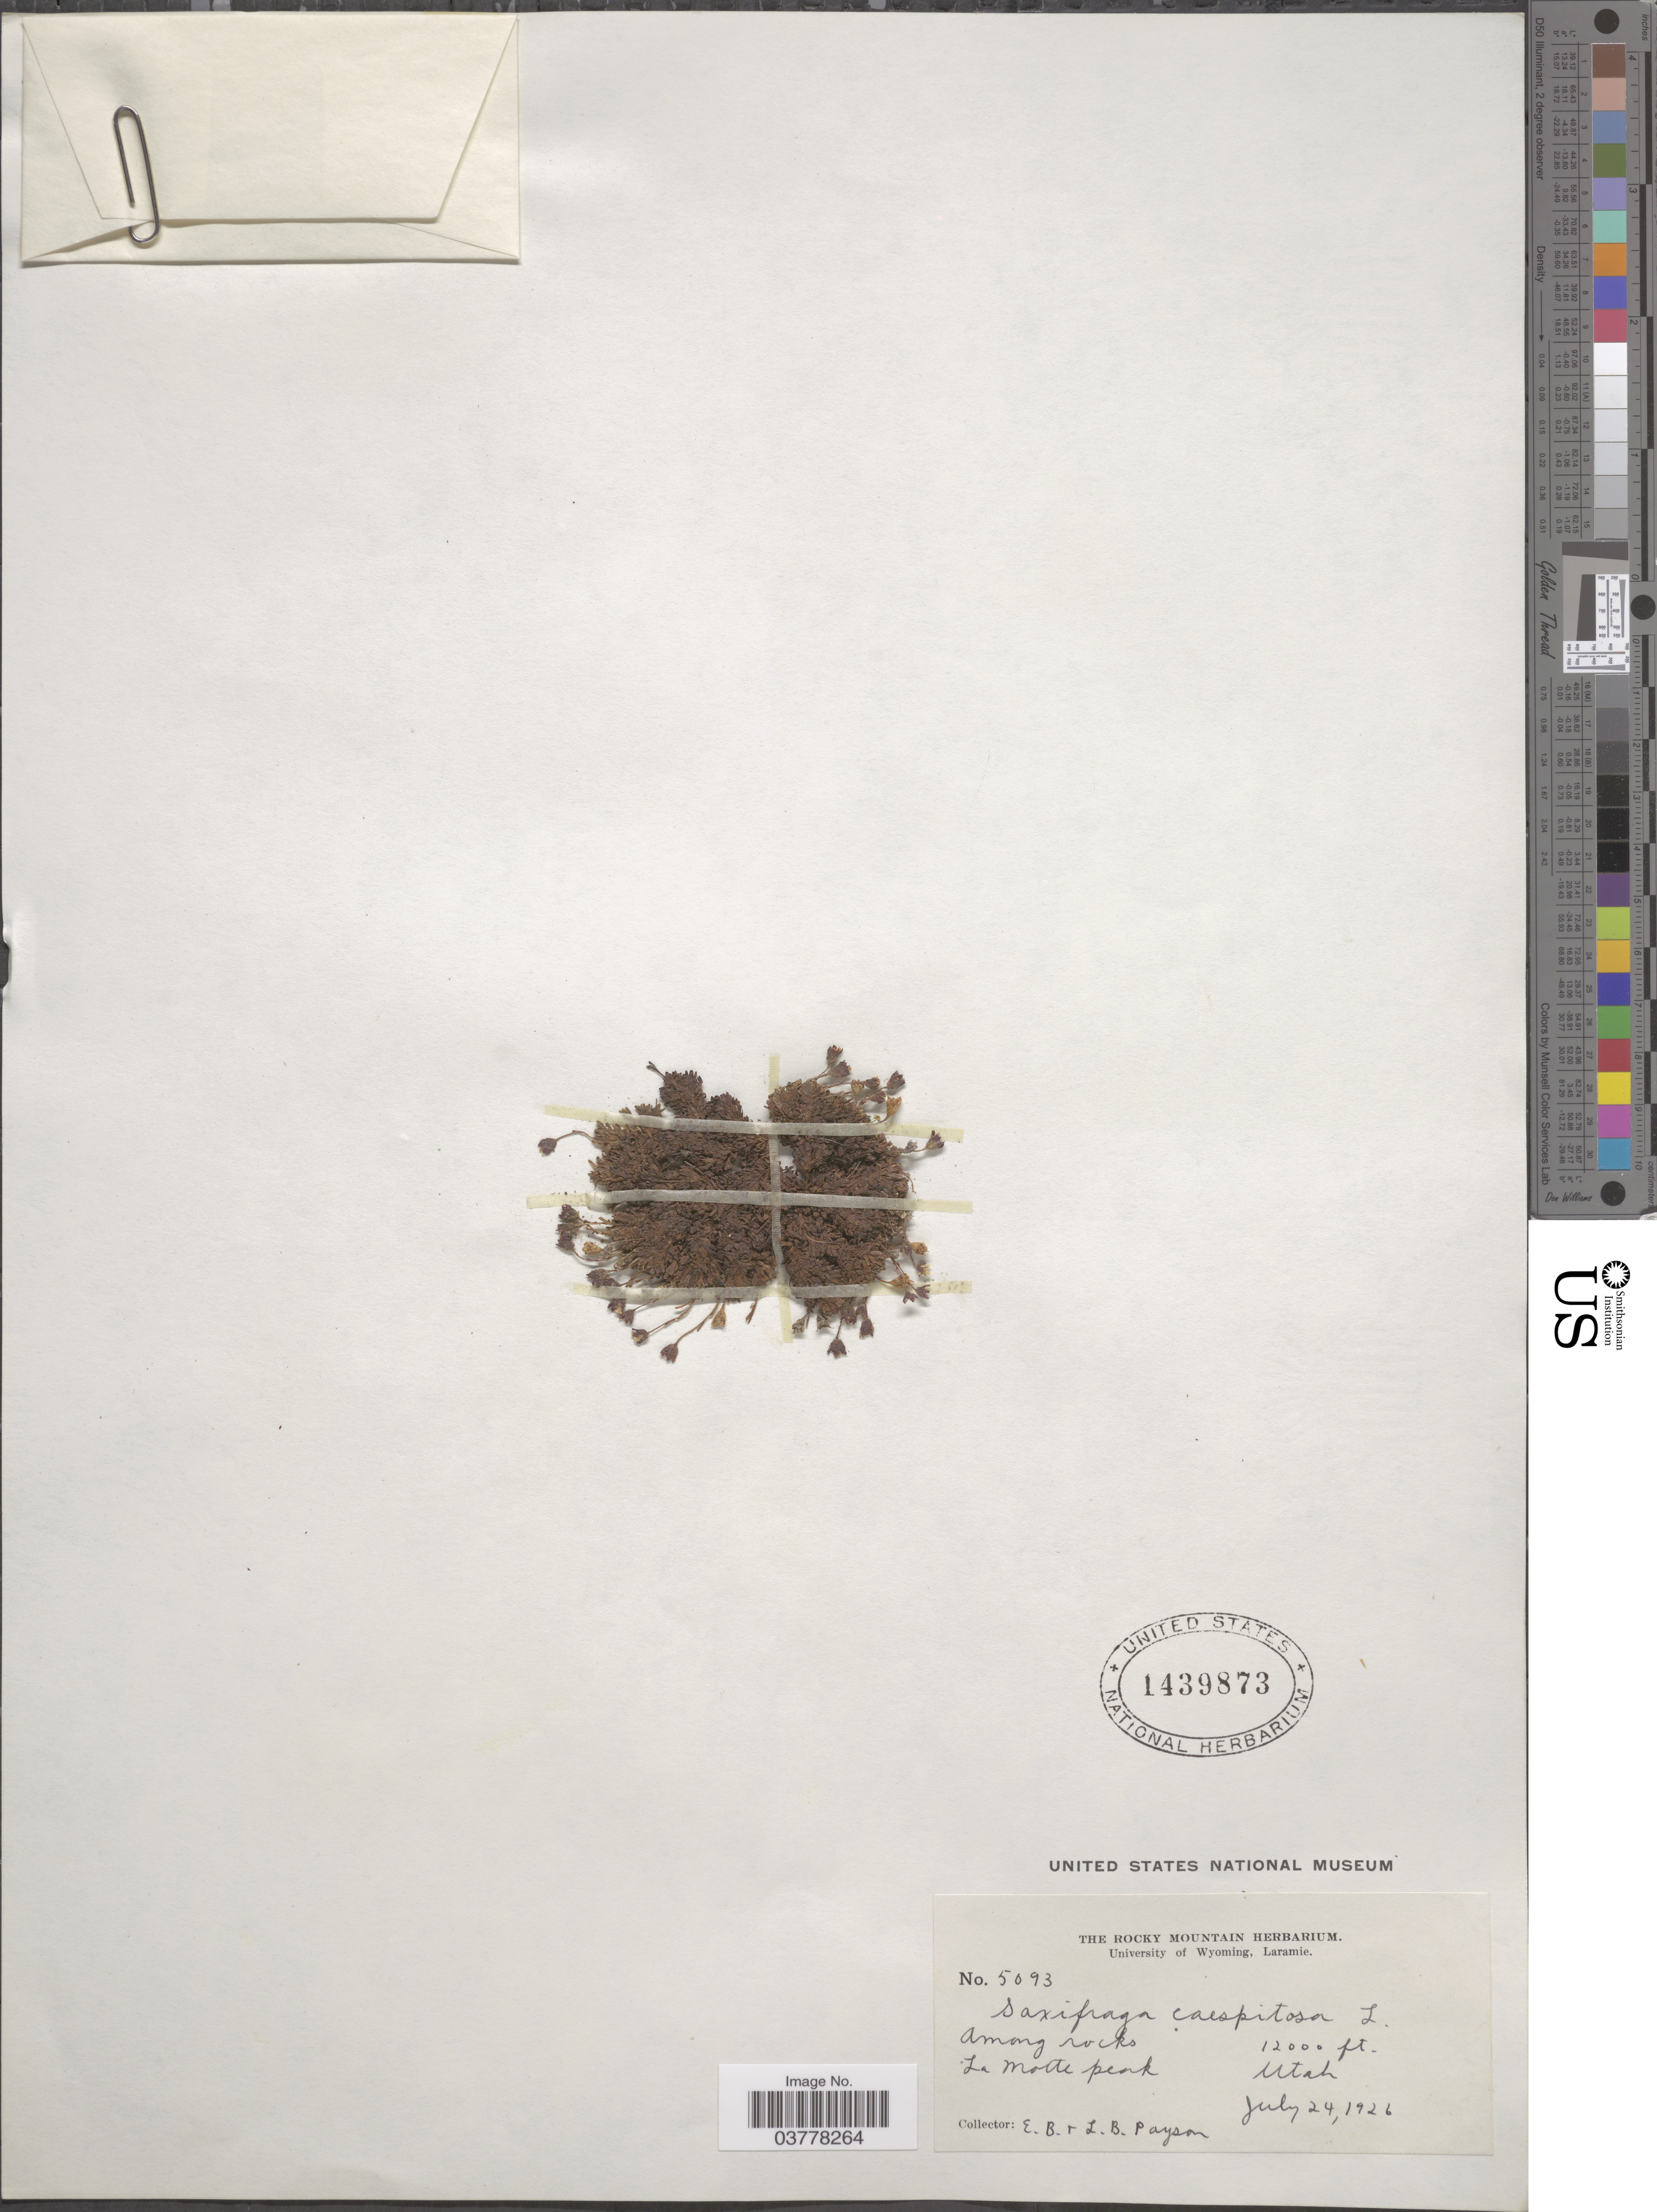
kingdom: Plantae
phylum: Tracheophyta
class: Magnoliopsida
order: Saxifragales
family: Saxifragaceae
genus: Saxifraga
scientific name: Saxifraga caespitosa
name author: L.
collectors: E. B. Payson & L. Payson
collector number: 5093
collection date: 1926-07-24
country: United States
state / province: Utah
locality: Among rocks. La Motte Peak.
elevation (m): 3658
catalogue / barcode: US 1439873